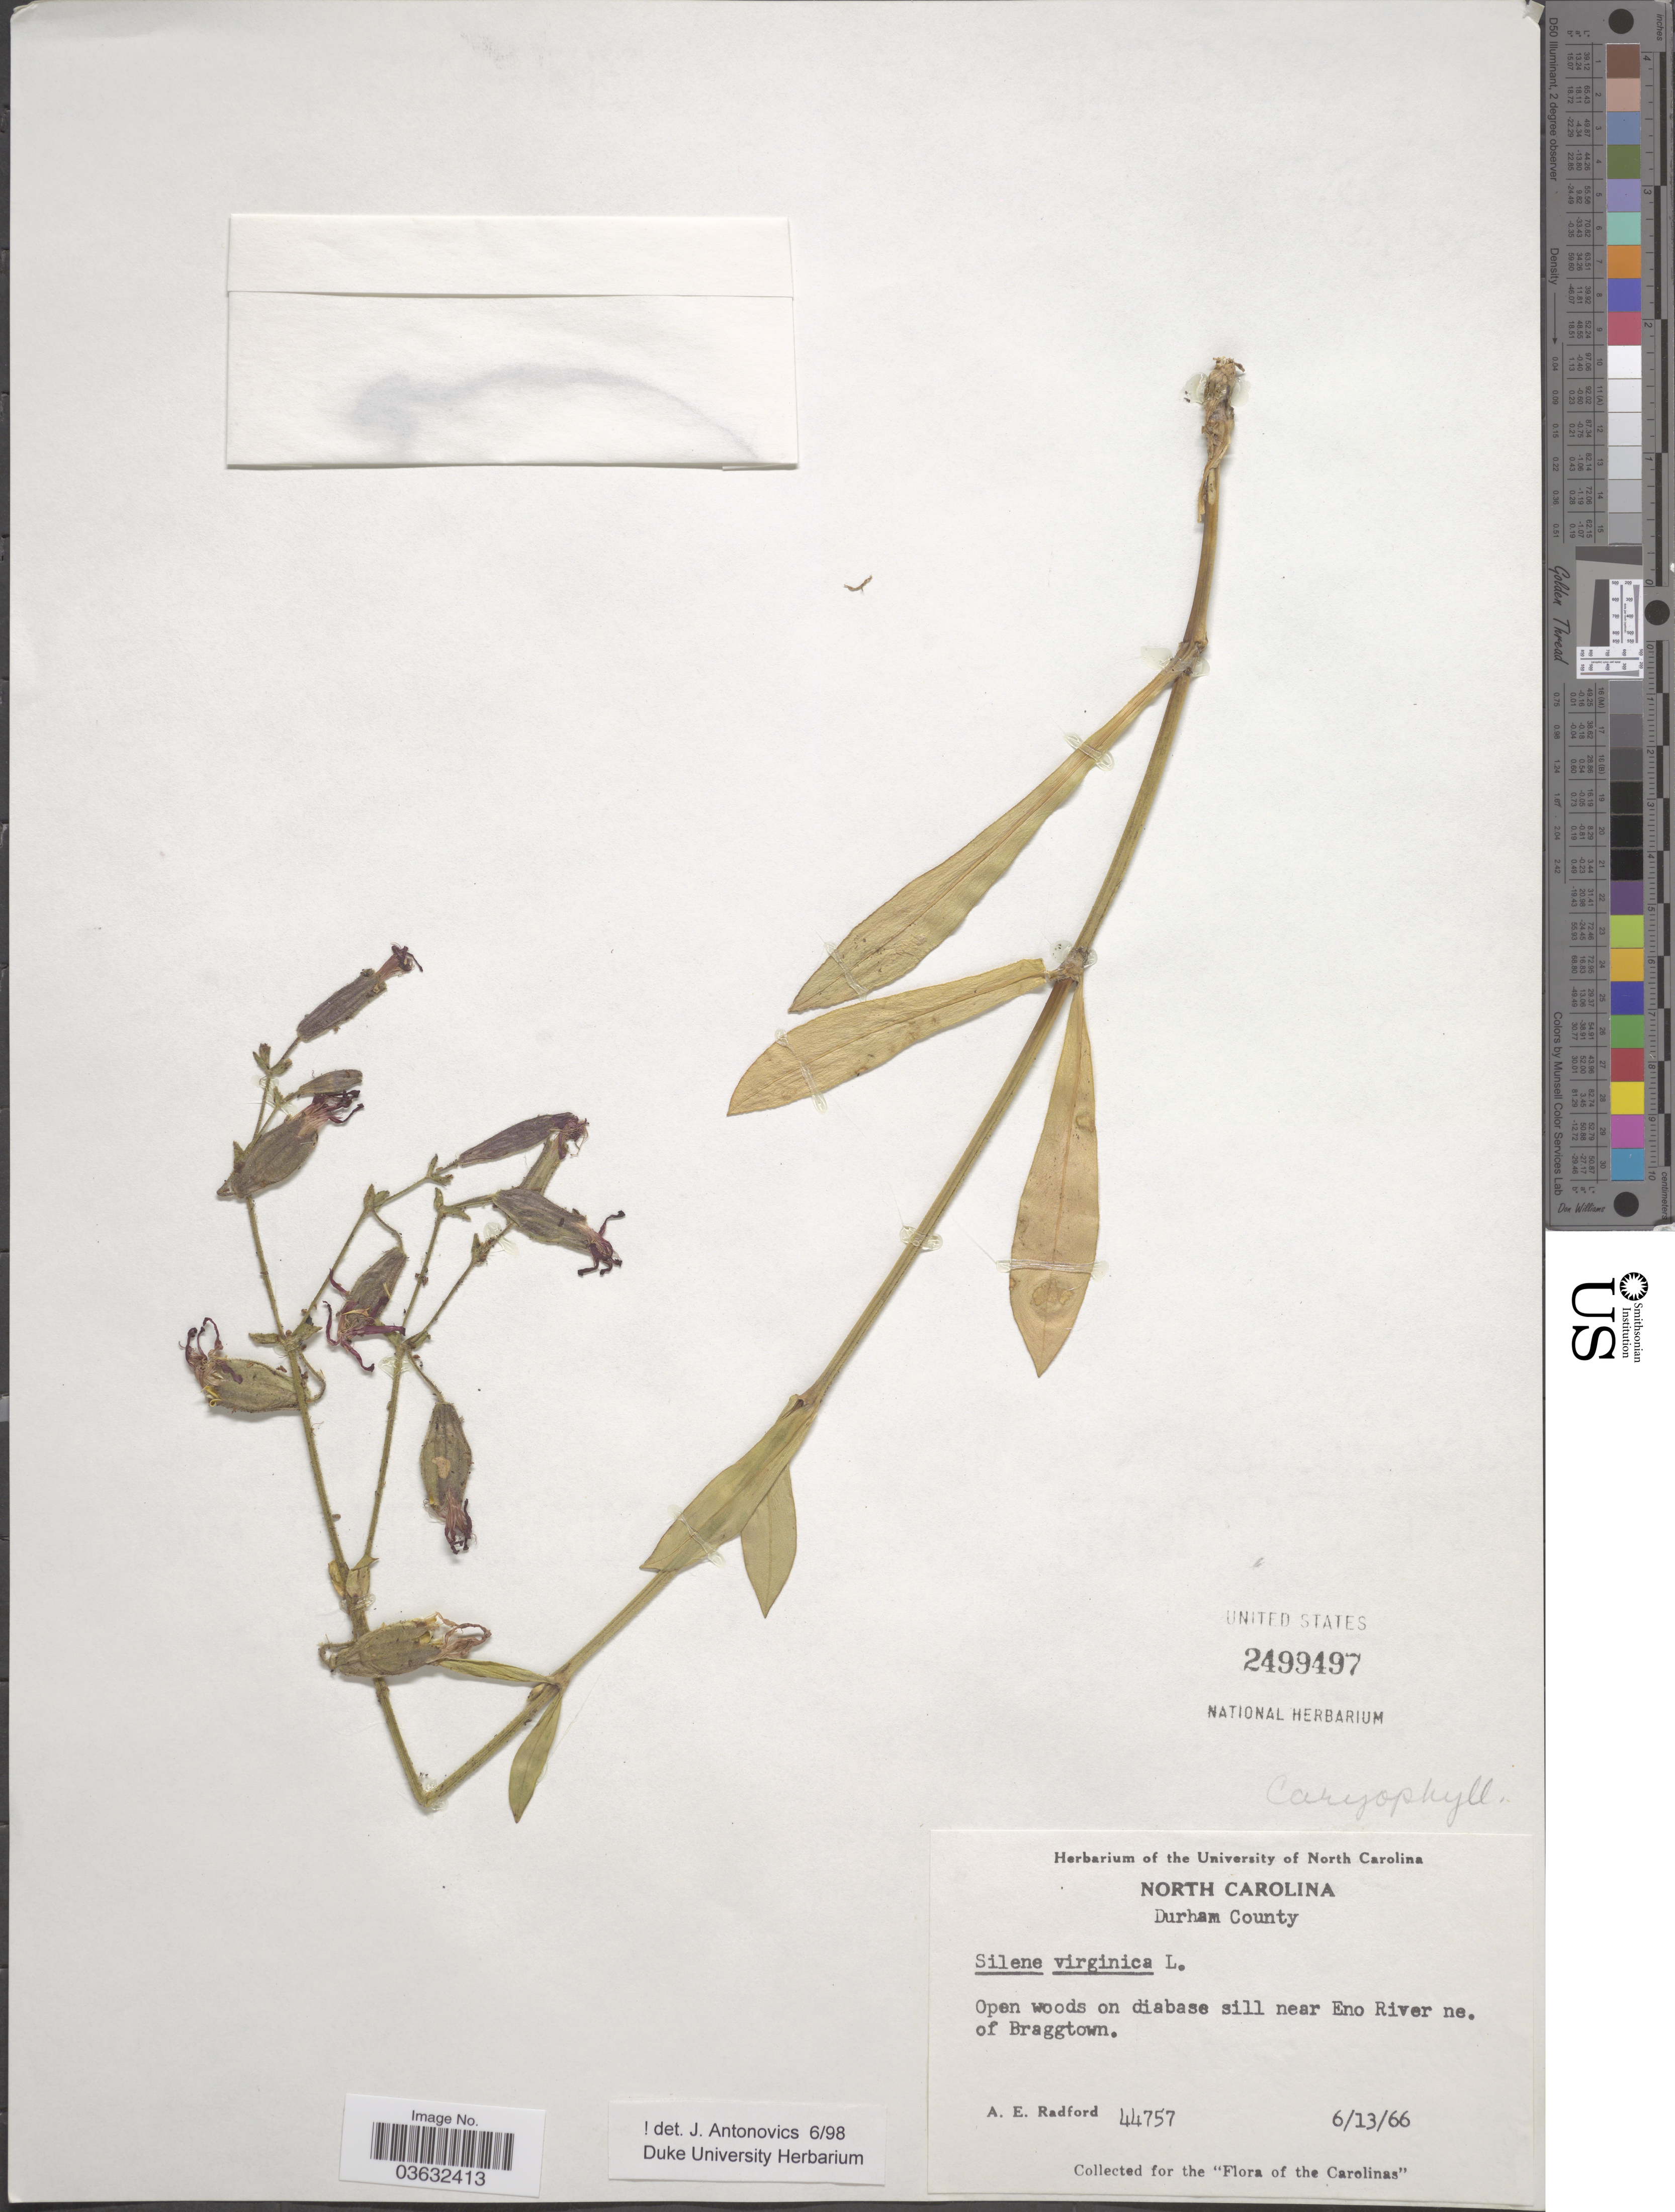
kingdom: Plantae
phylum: Tracheophyta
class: Magnoliopsida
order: Caryophyllales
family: Caryophyllaceae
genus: Silene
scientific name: Silene virginica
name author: L.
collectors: A. E. Radford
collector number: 44757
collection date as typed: Transcribed d/m/y: 13/6/66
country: United States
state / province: North Carolina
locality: Durham County. Open woods on diabase sill near Eno River ne. of Braggtown.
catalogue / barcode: US 2499497